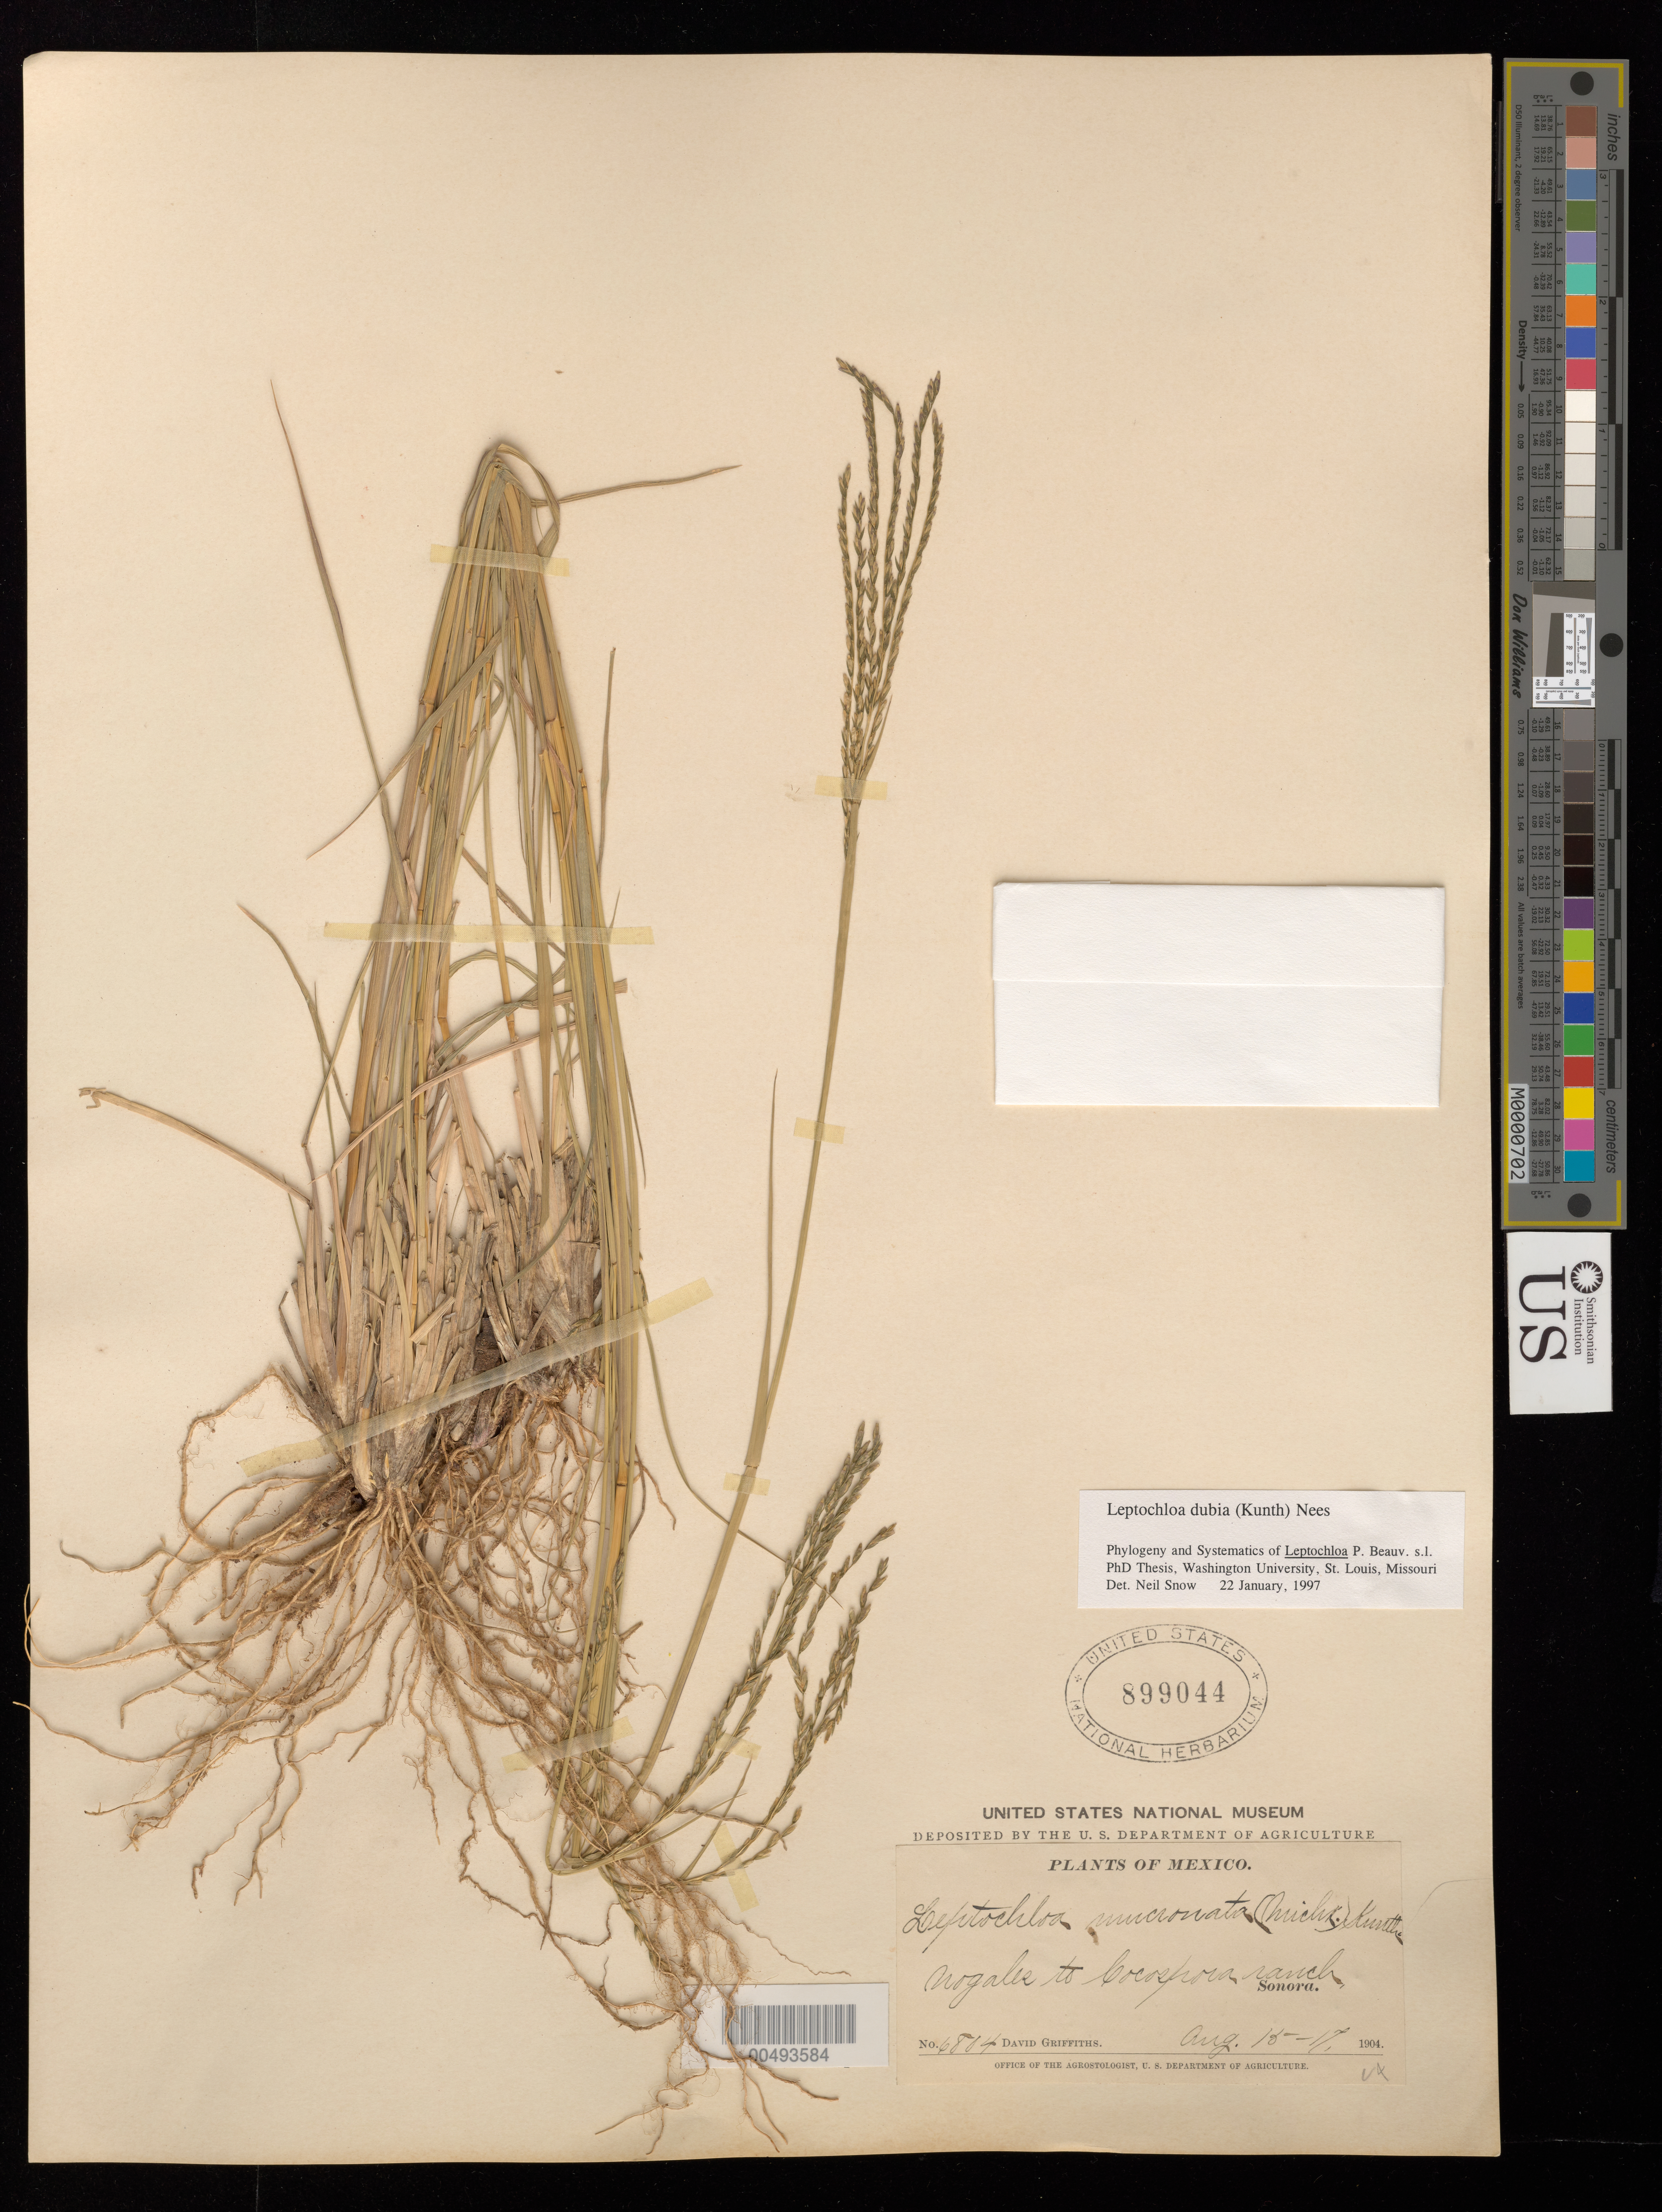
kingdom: Plantae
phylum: Tracheophyta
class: Liliopsida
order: Poales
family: Poaceae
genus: Disakisperma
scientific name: Disakisperma dubium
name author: (Kunth) P.M. Peterson & N. Snow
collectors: D. Griffiths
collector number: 6804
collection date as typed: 15 Aug 1904 to 17 Aug 1904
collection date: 1904-08-15/1904-08-17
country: Mexico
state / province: Sonora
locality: Nogales to Cocospora ranch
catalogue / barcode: US 899044